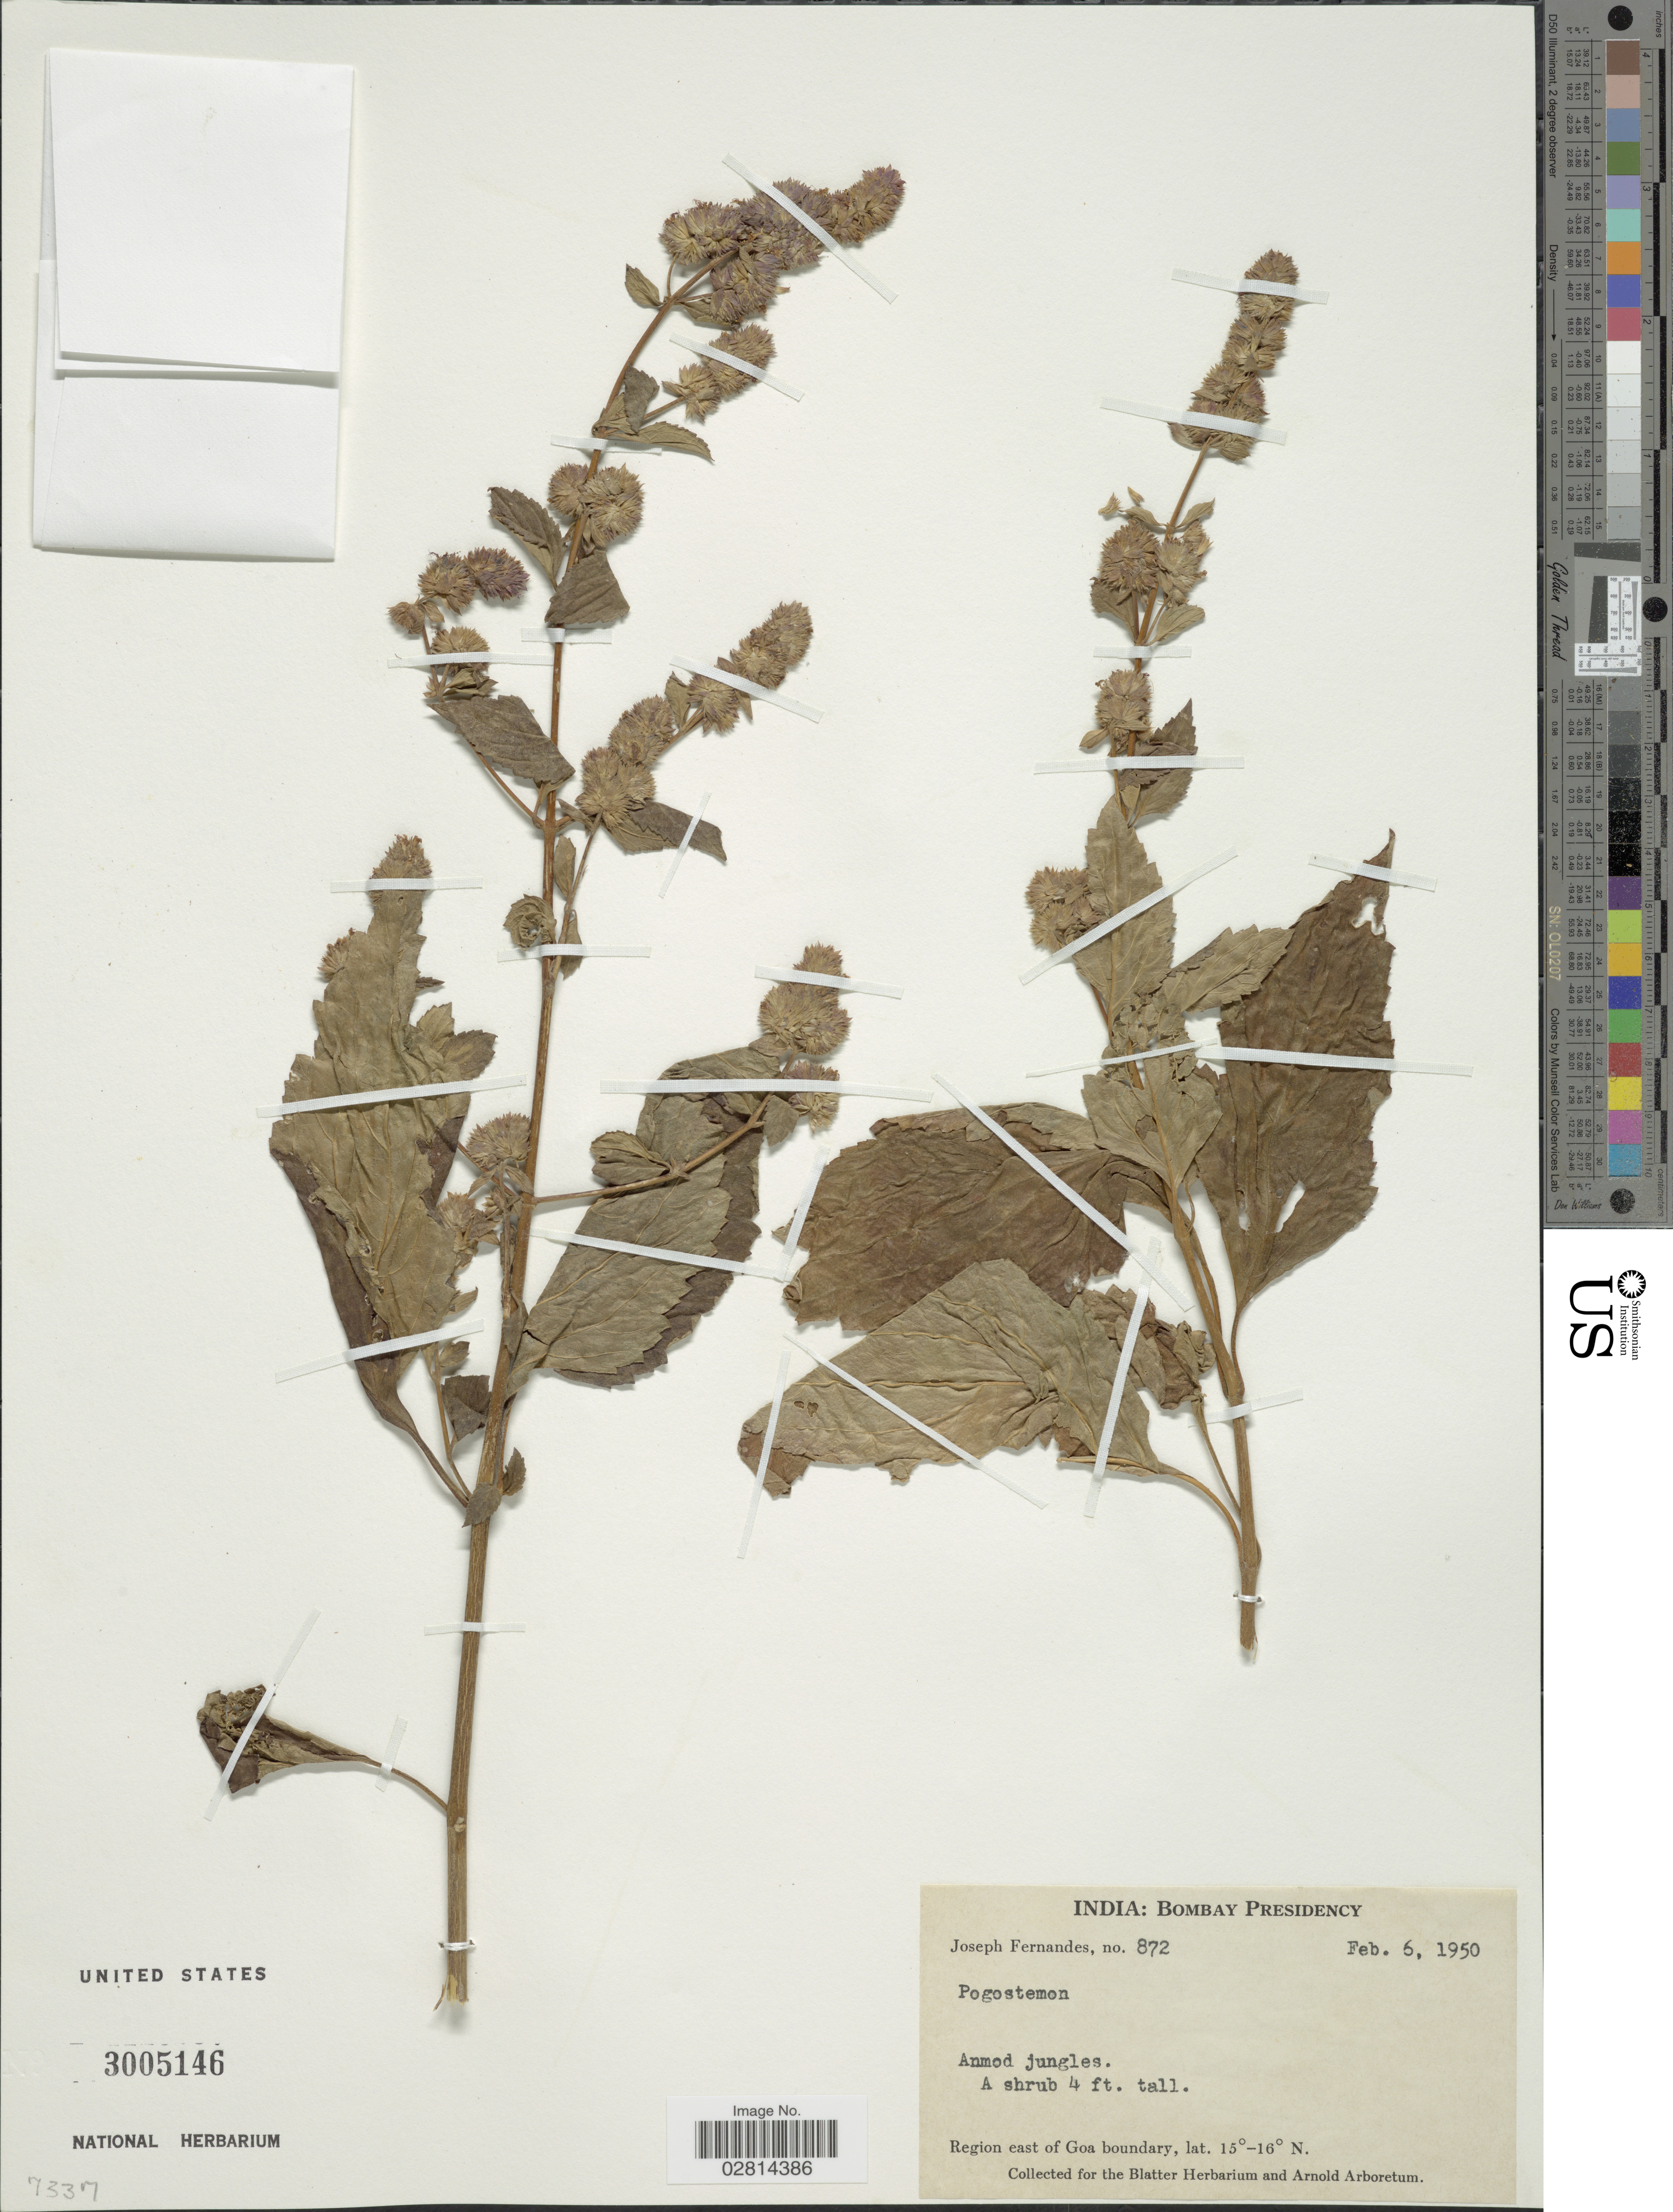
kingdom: Plantae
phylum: Tracheophyta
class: Magnoliopsida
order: Lamiales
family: Lamiaceae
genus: Pogostemon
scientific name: Pogostemon sp.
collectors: J. Fernandes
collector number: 872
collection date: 1950-02-06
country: India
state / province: Goa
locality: Bombay Presidency. Anmod jungles. Region east of Goa boundary.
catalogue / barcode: US 3005146